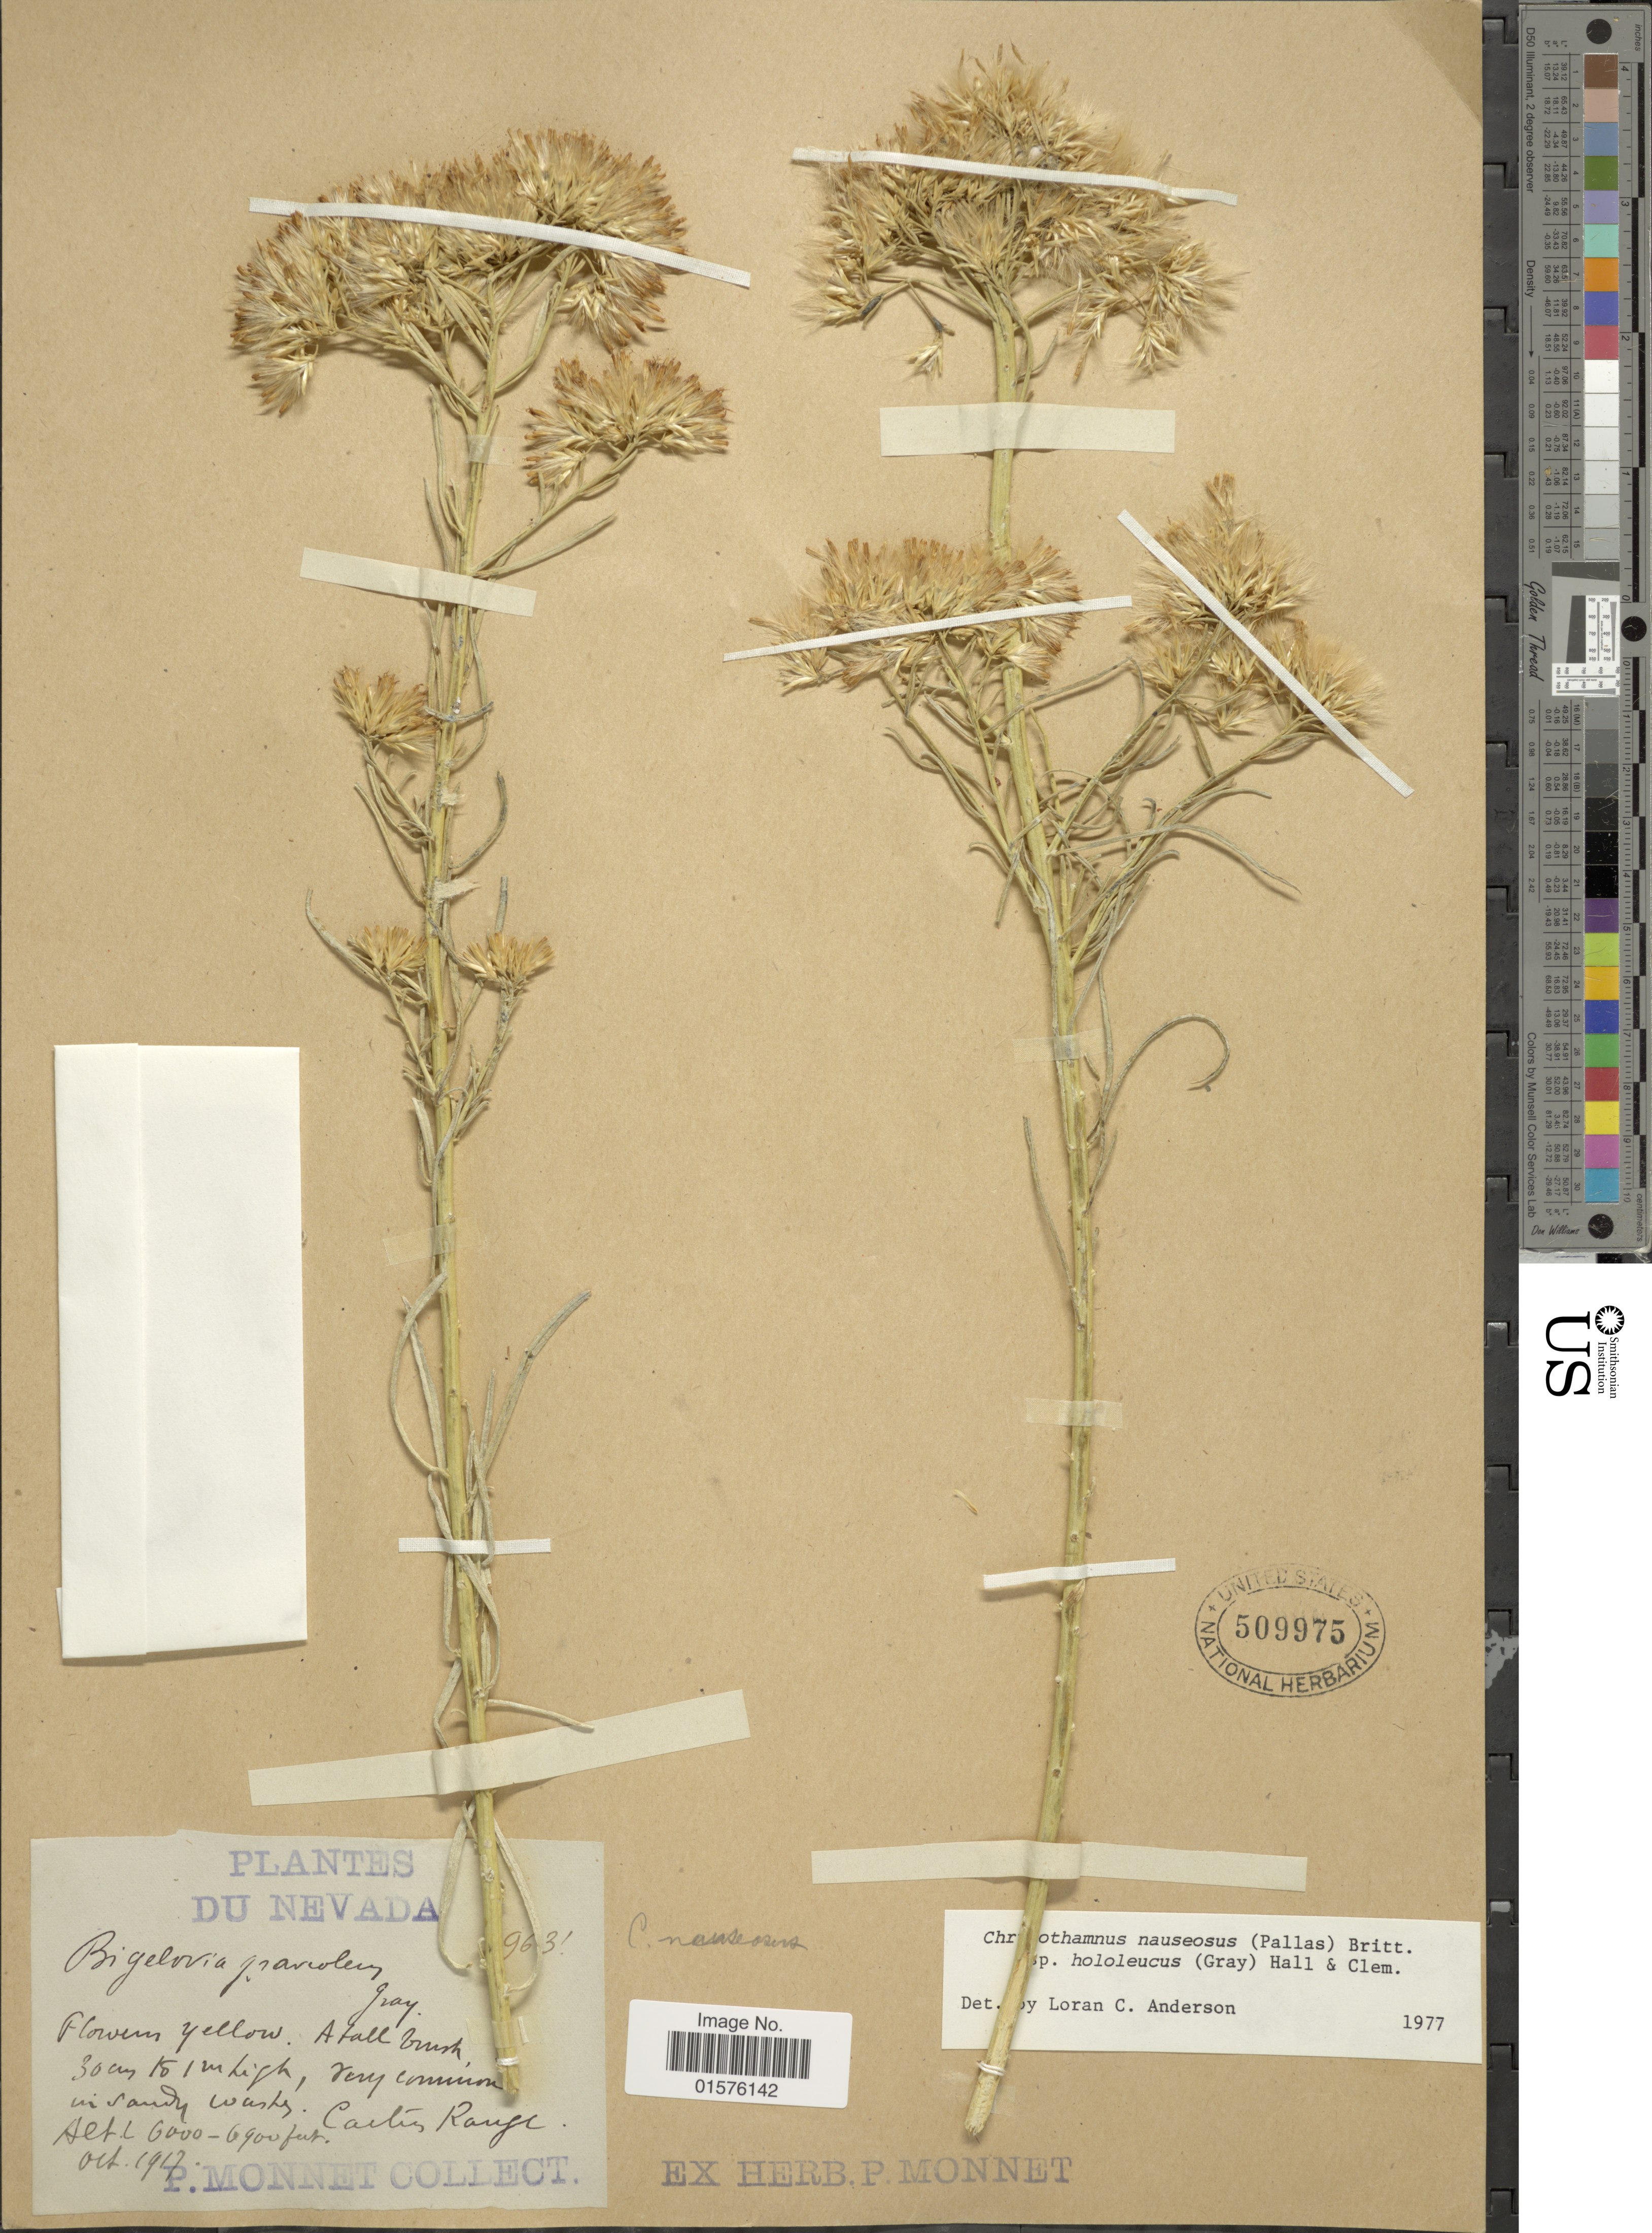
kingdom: Plantae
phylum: Tracheophyta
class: Magnoliopsida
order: Asterales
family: Asteraceae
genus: Ericameria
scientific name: Ericameria nauseosa var. hololeuca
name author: (A. Gray) G.L. Nesom & G.I. Baird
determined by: Urbatsch, Lowell E., Curator (LSU), Louisiana State University (UNITED STATES)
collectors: P. Monnet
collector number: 963*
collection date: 1917-10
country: United States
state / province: Nevada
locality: Carlis Range.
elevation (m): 1829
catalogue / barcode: US 509975